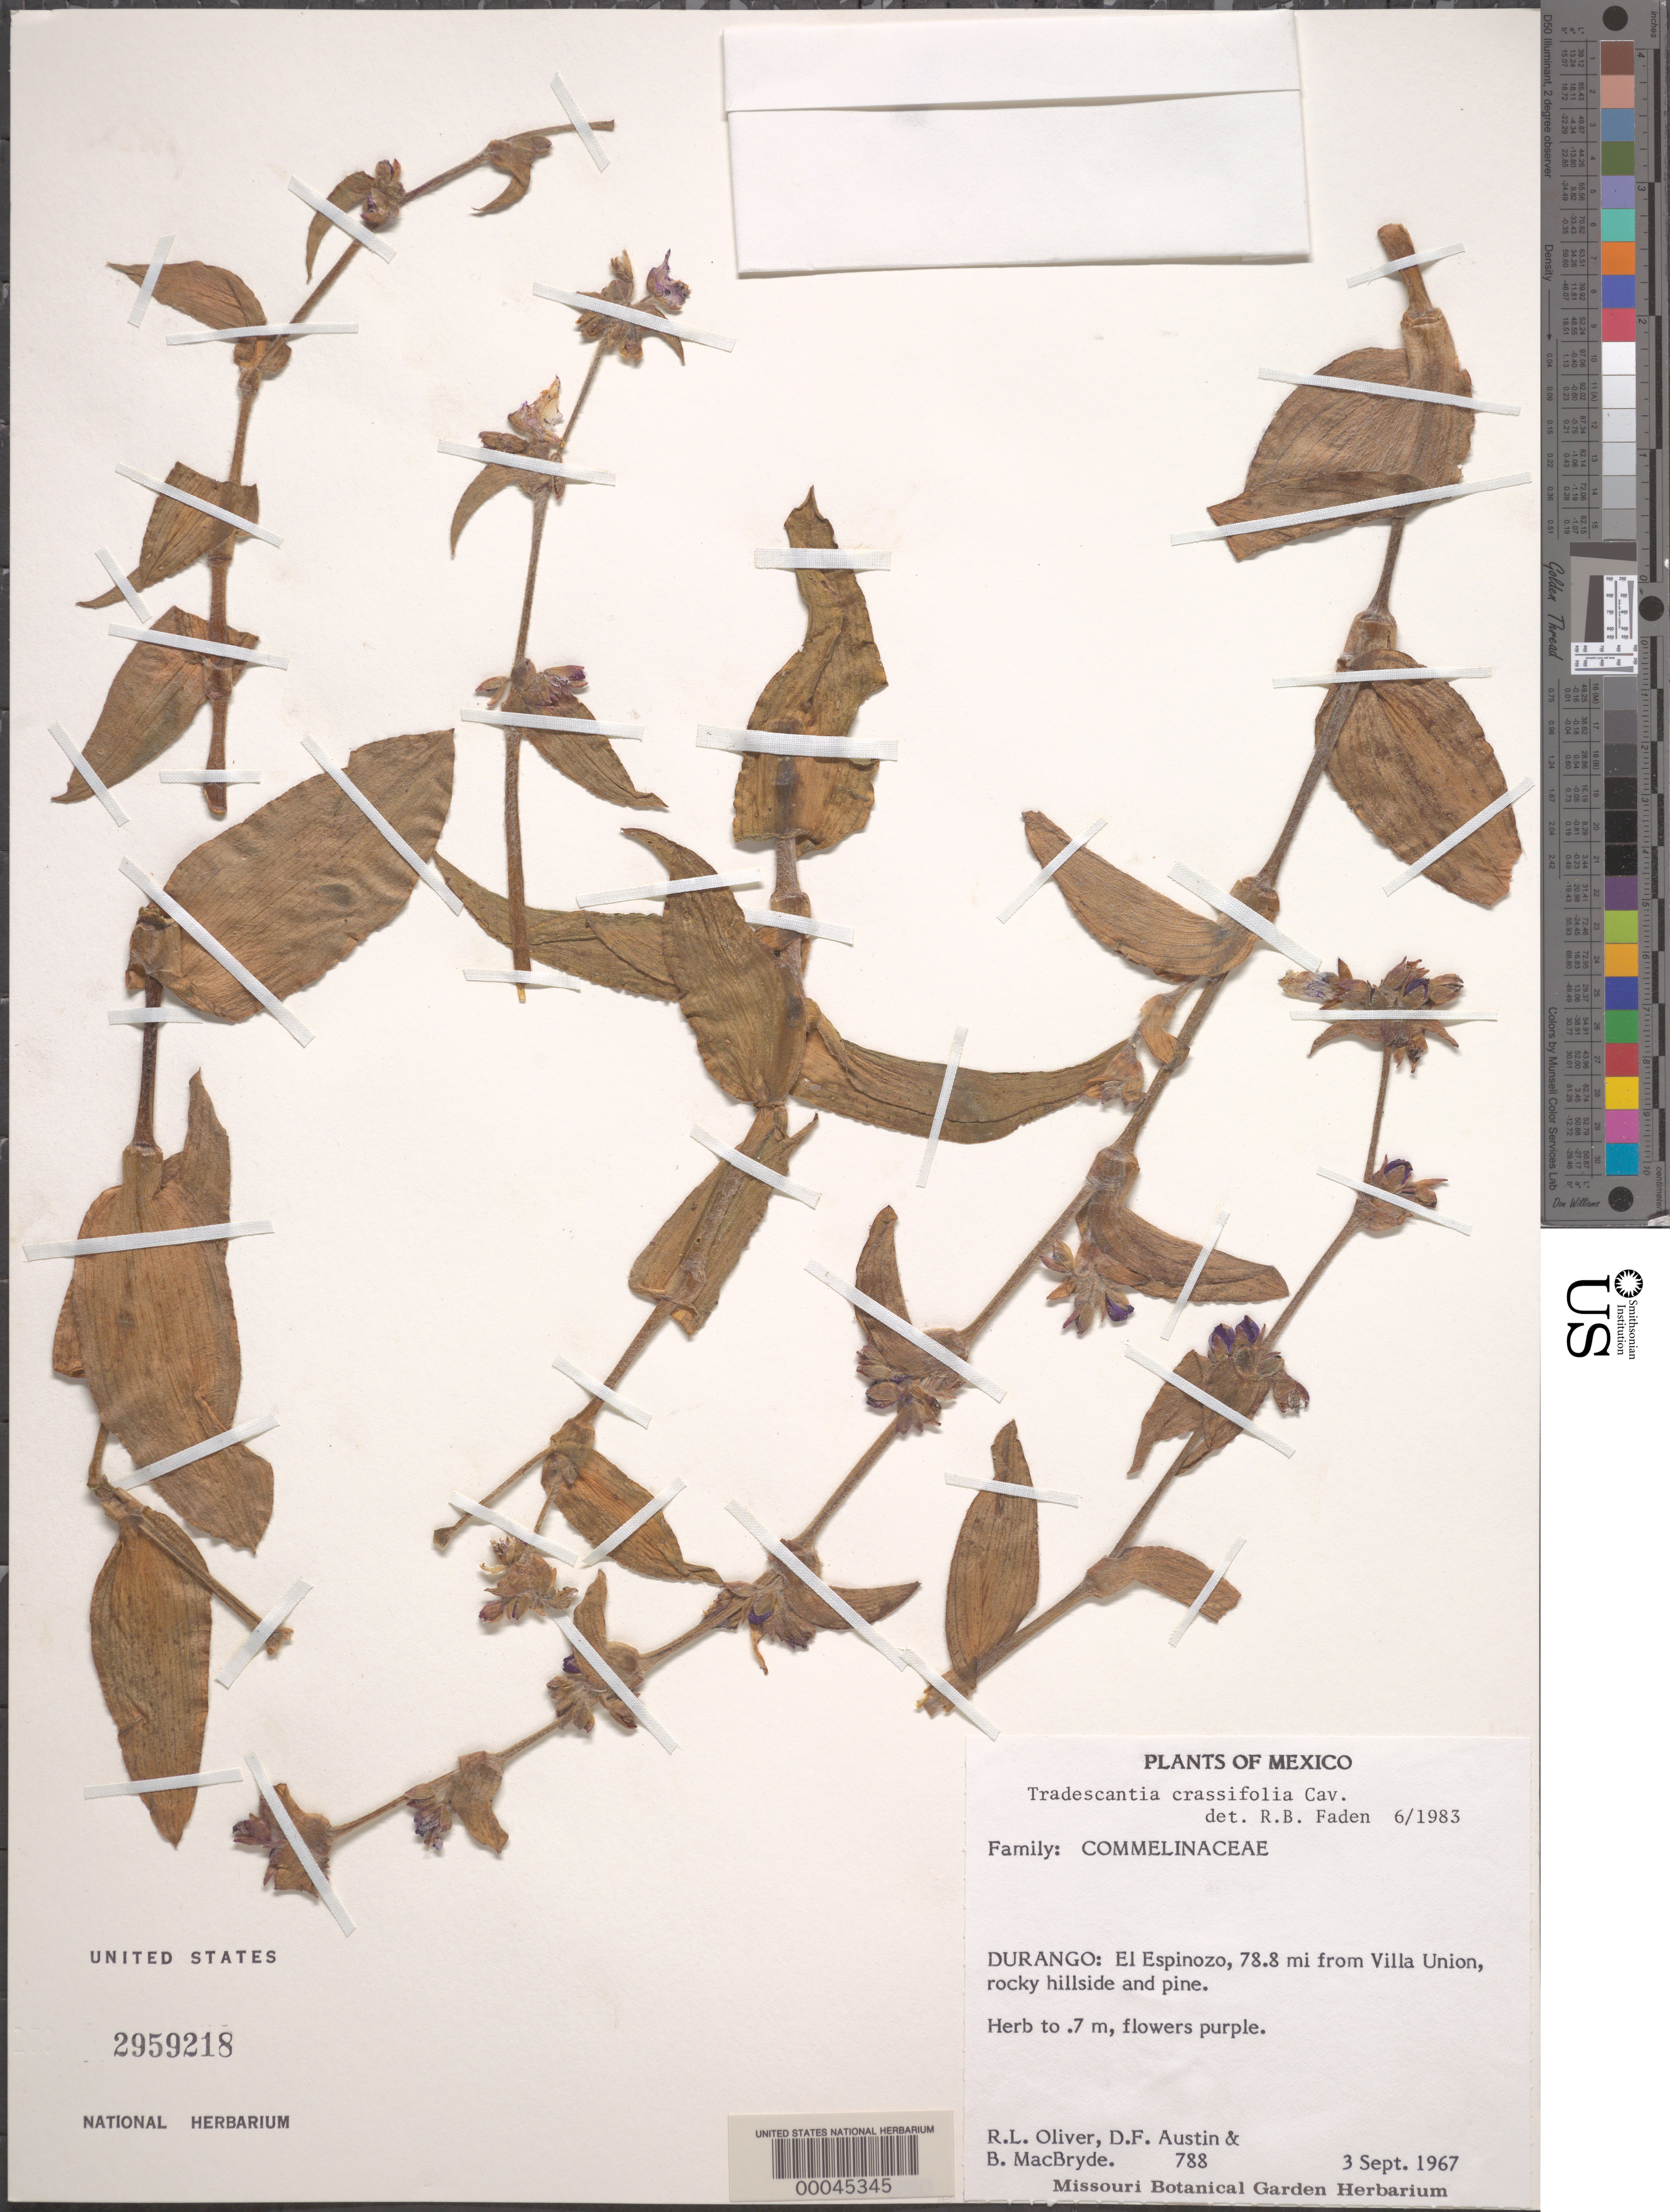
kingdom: Plantae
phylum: Tracheophyta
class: Liliopsida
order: Commelinales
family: Commelinaceae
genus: Tradescantia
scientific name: Tradescantia crassifolia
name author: Cav.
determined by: Faden, Robert B., (US), Smithsonian Institution - National Museum of Natural History (UNITED STATES)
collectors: R. L. Oliver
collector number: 788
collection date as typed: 03 Sep 1967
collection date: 1967-09-03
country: Mexico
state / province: Durango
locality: El Espinozo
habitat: Rocky hillside and pine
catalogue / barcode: US 2959218